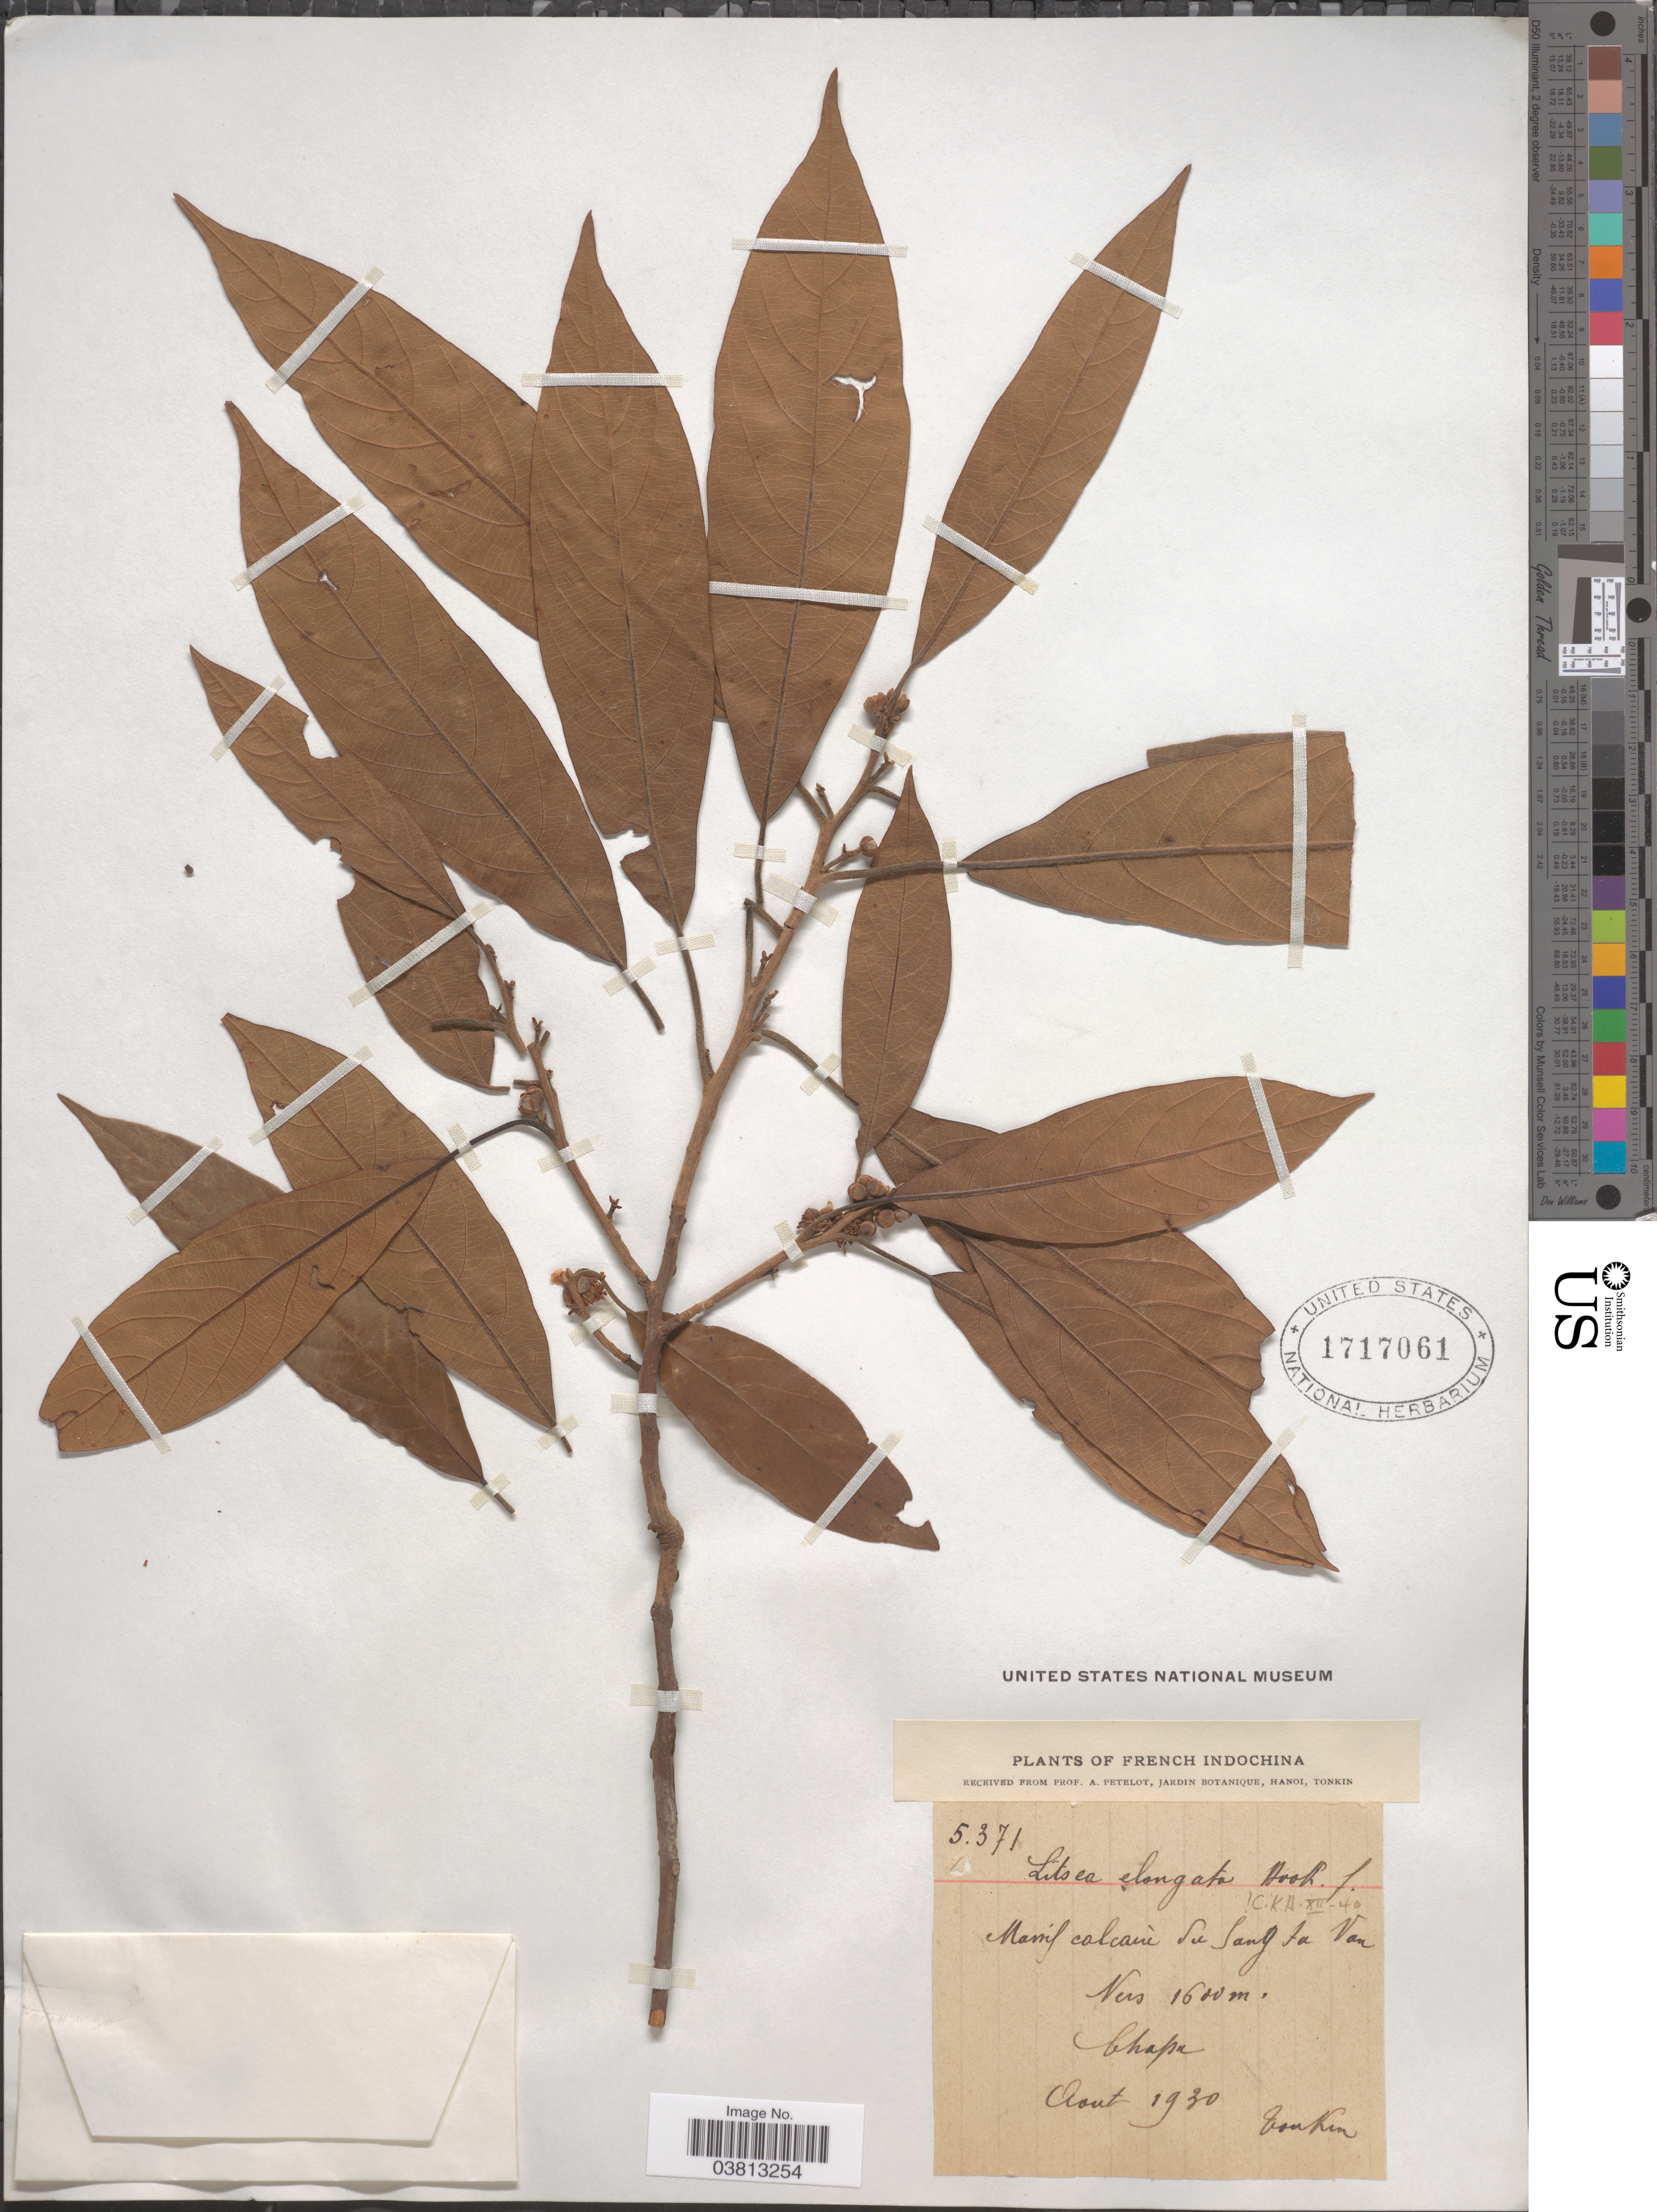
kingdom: Plantae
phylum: Tracheophyta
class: Magnoliopsida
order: Laurales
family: Lauraceae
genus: Litsea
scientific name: Litsea elongata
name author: (Nees) Hook. f.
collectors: P. A. Pételot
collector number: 5371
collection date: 1930-08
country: Vietnam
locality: French Indochina. Massif calcaire du Sang ta Van. [interpreted] Chapa.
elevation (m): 1600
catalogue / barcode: US 1717061